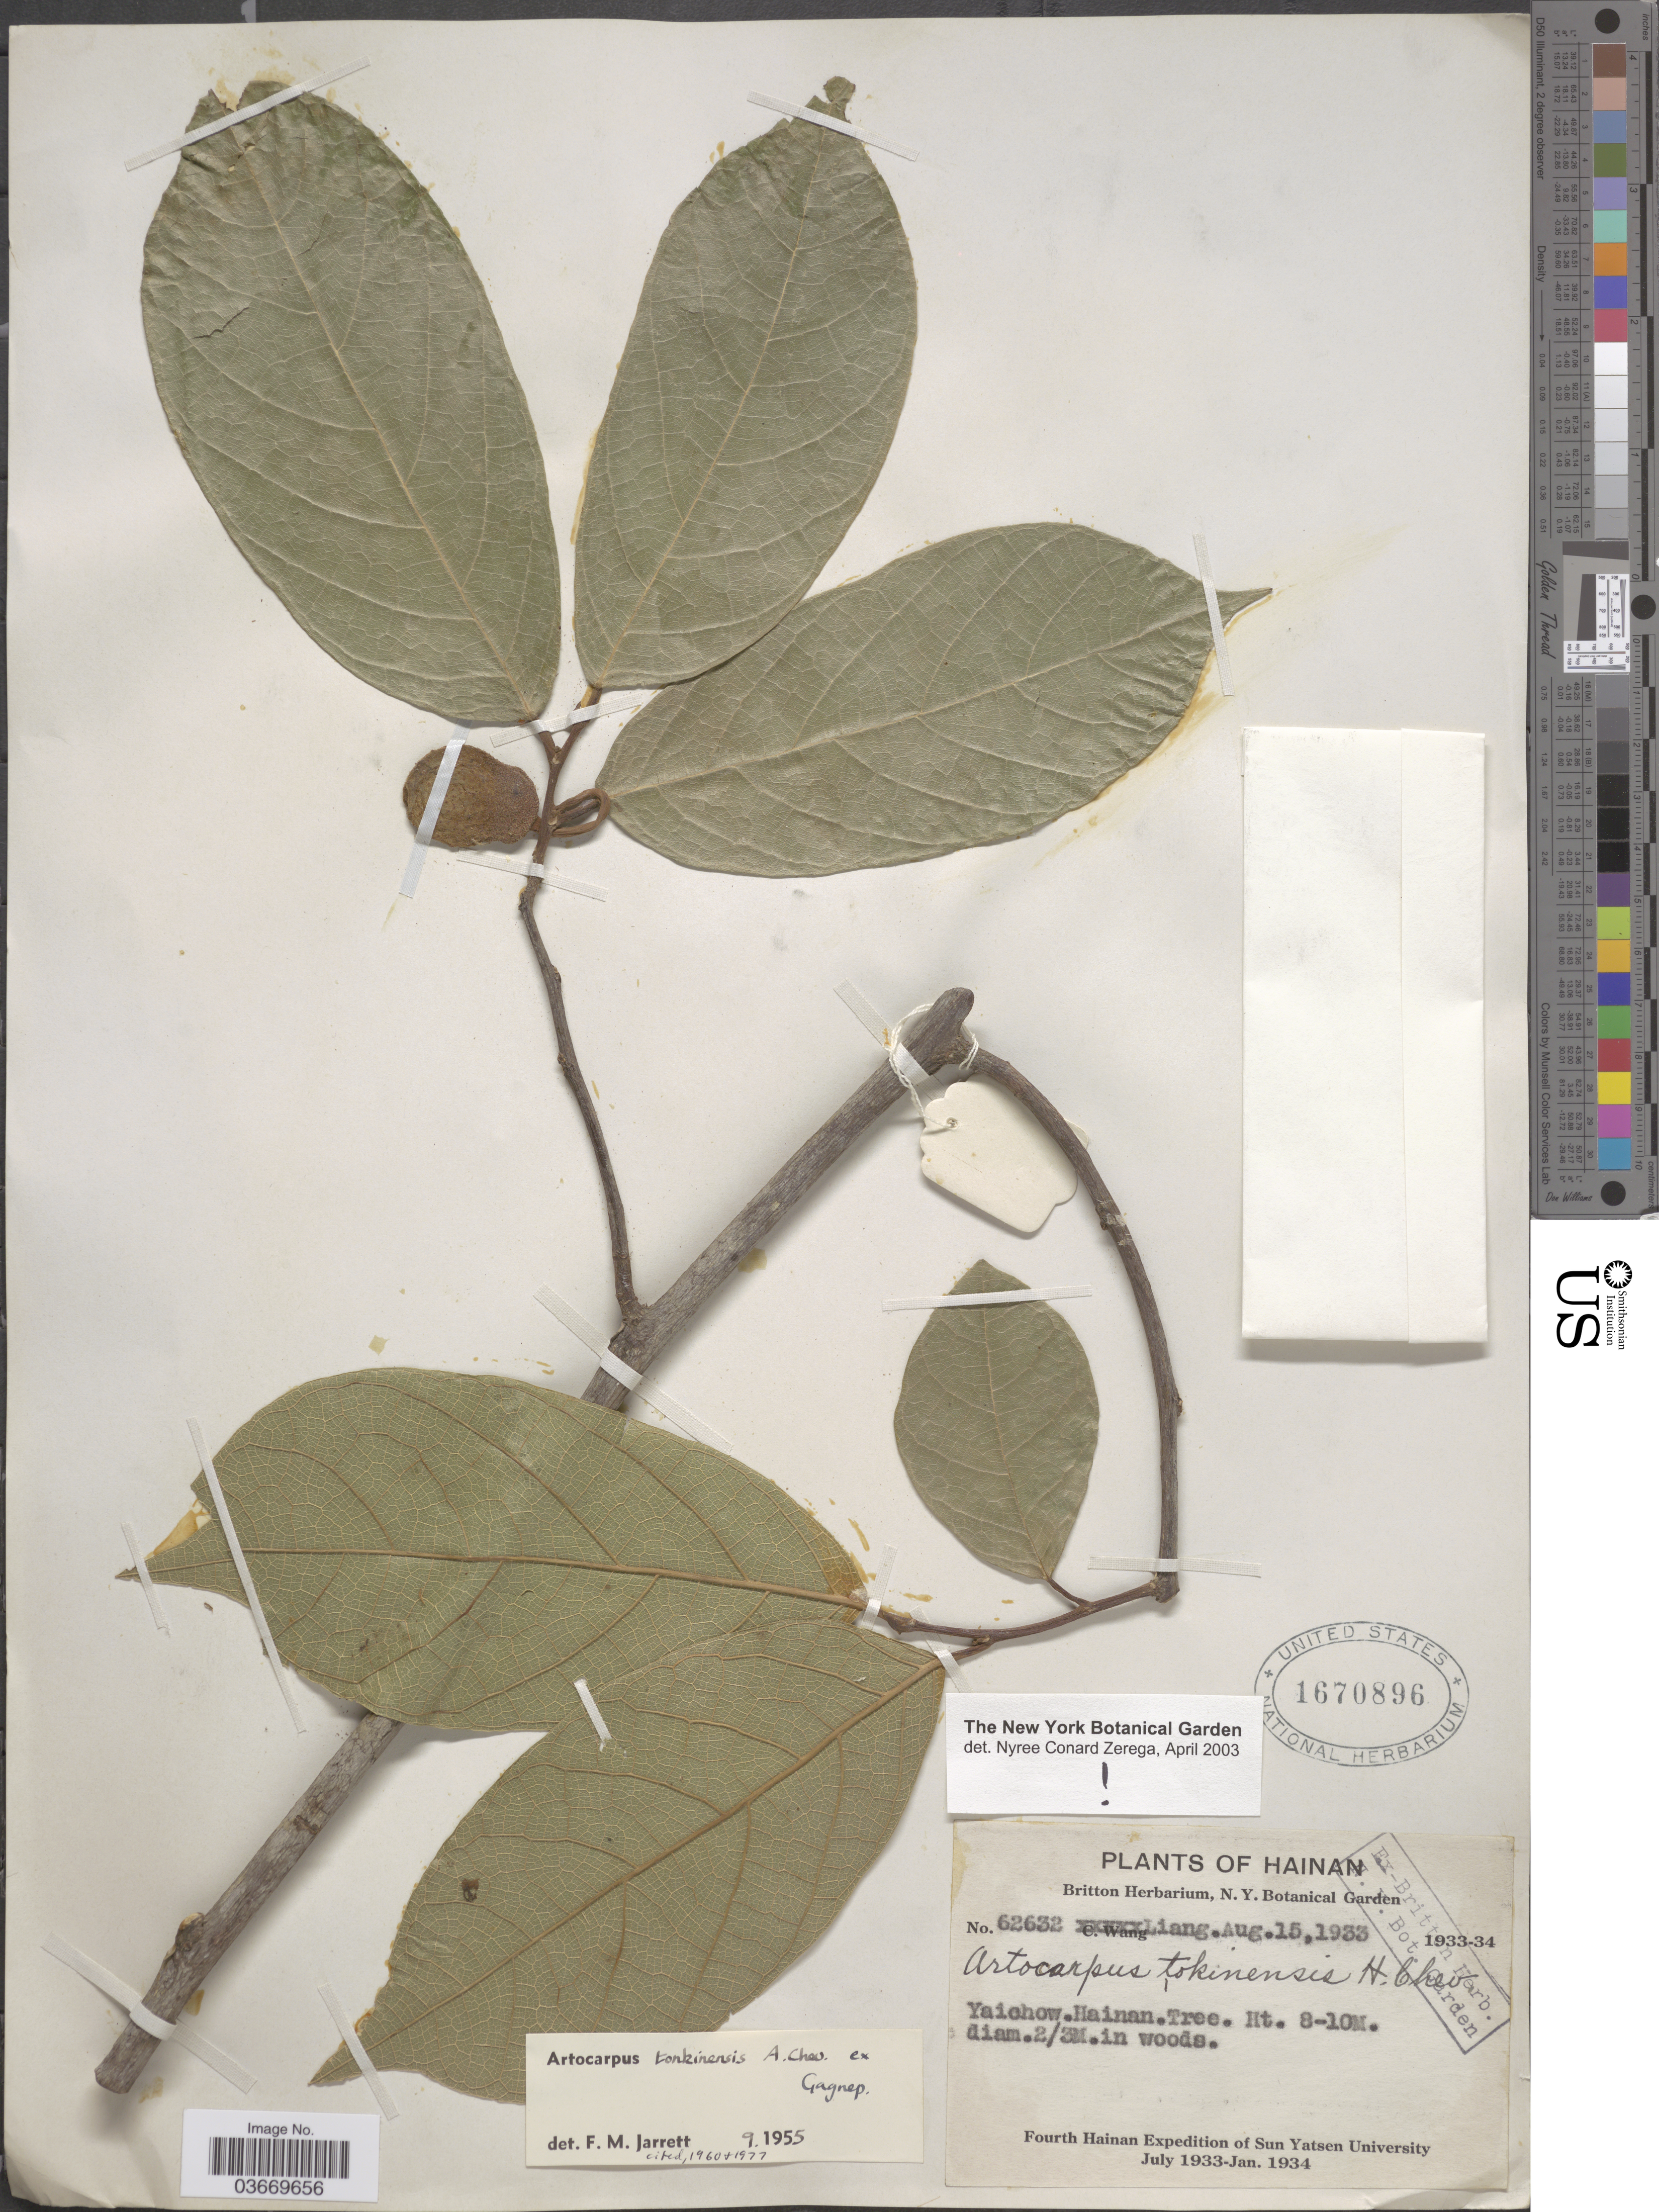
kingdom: Plantae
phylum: Tracheophyta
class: Magnoliopsida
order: Rosales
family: Moraceae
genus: Artocarpus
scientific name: Artocarpus tonkinensis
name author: A. Chev. ex Gagnep.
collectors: -. Liang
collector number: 62632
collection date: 1933-08-15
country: China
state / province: Hainan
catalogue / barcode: US 1670896